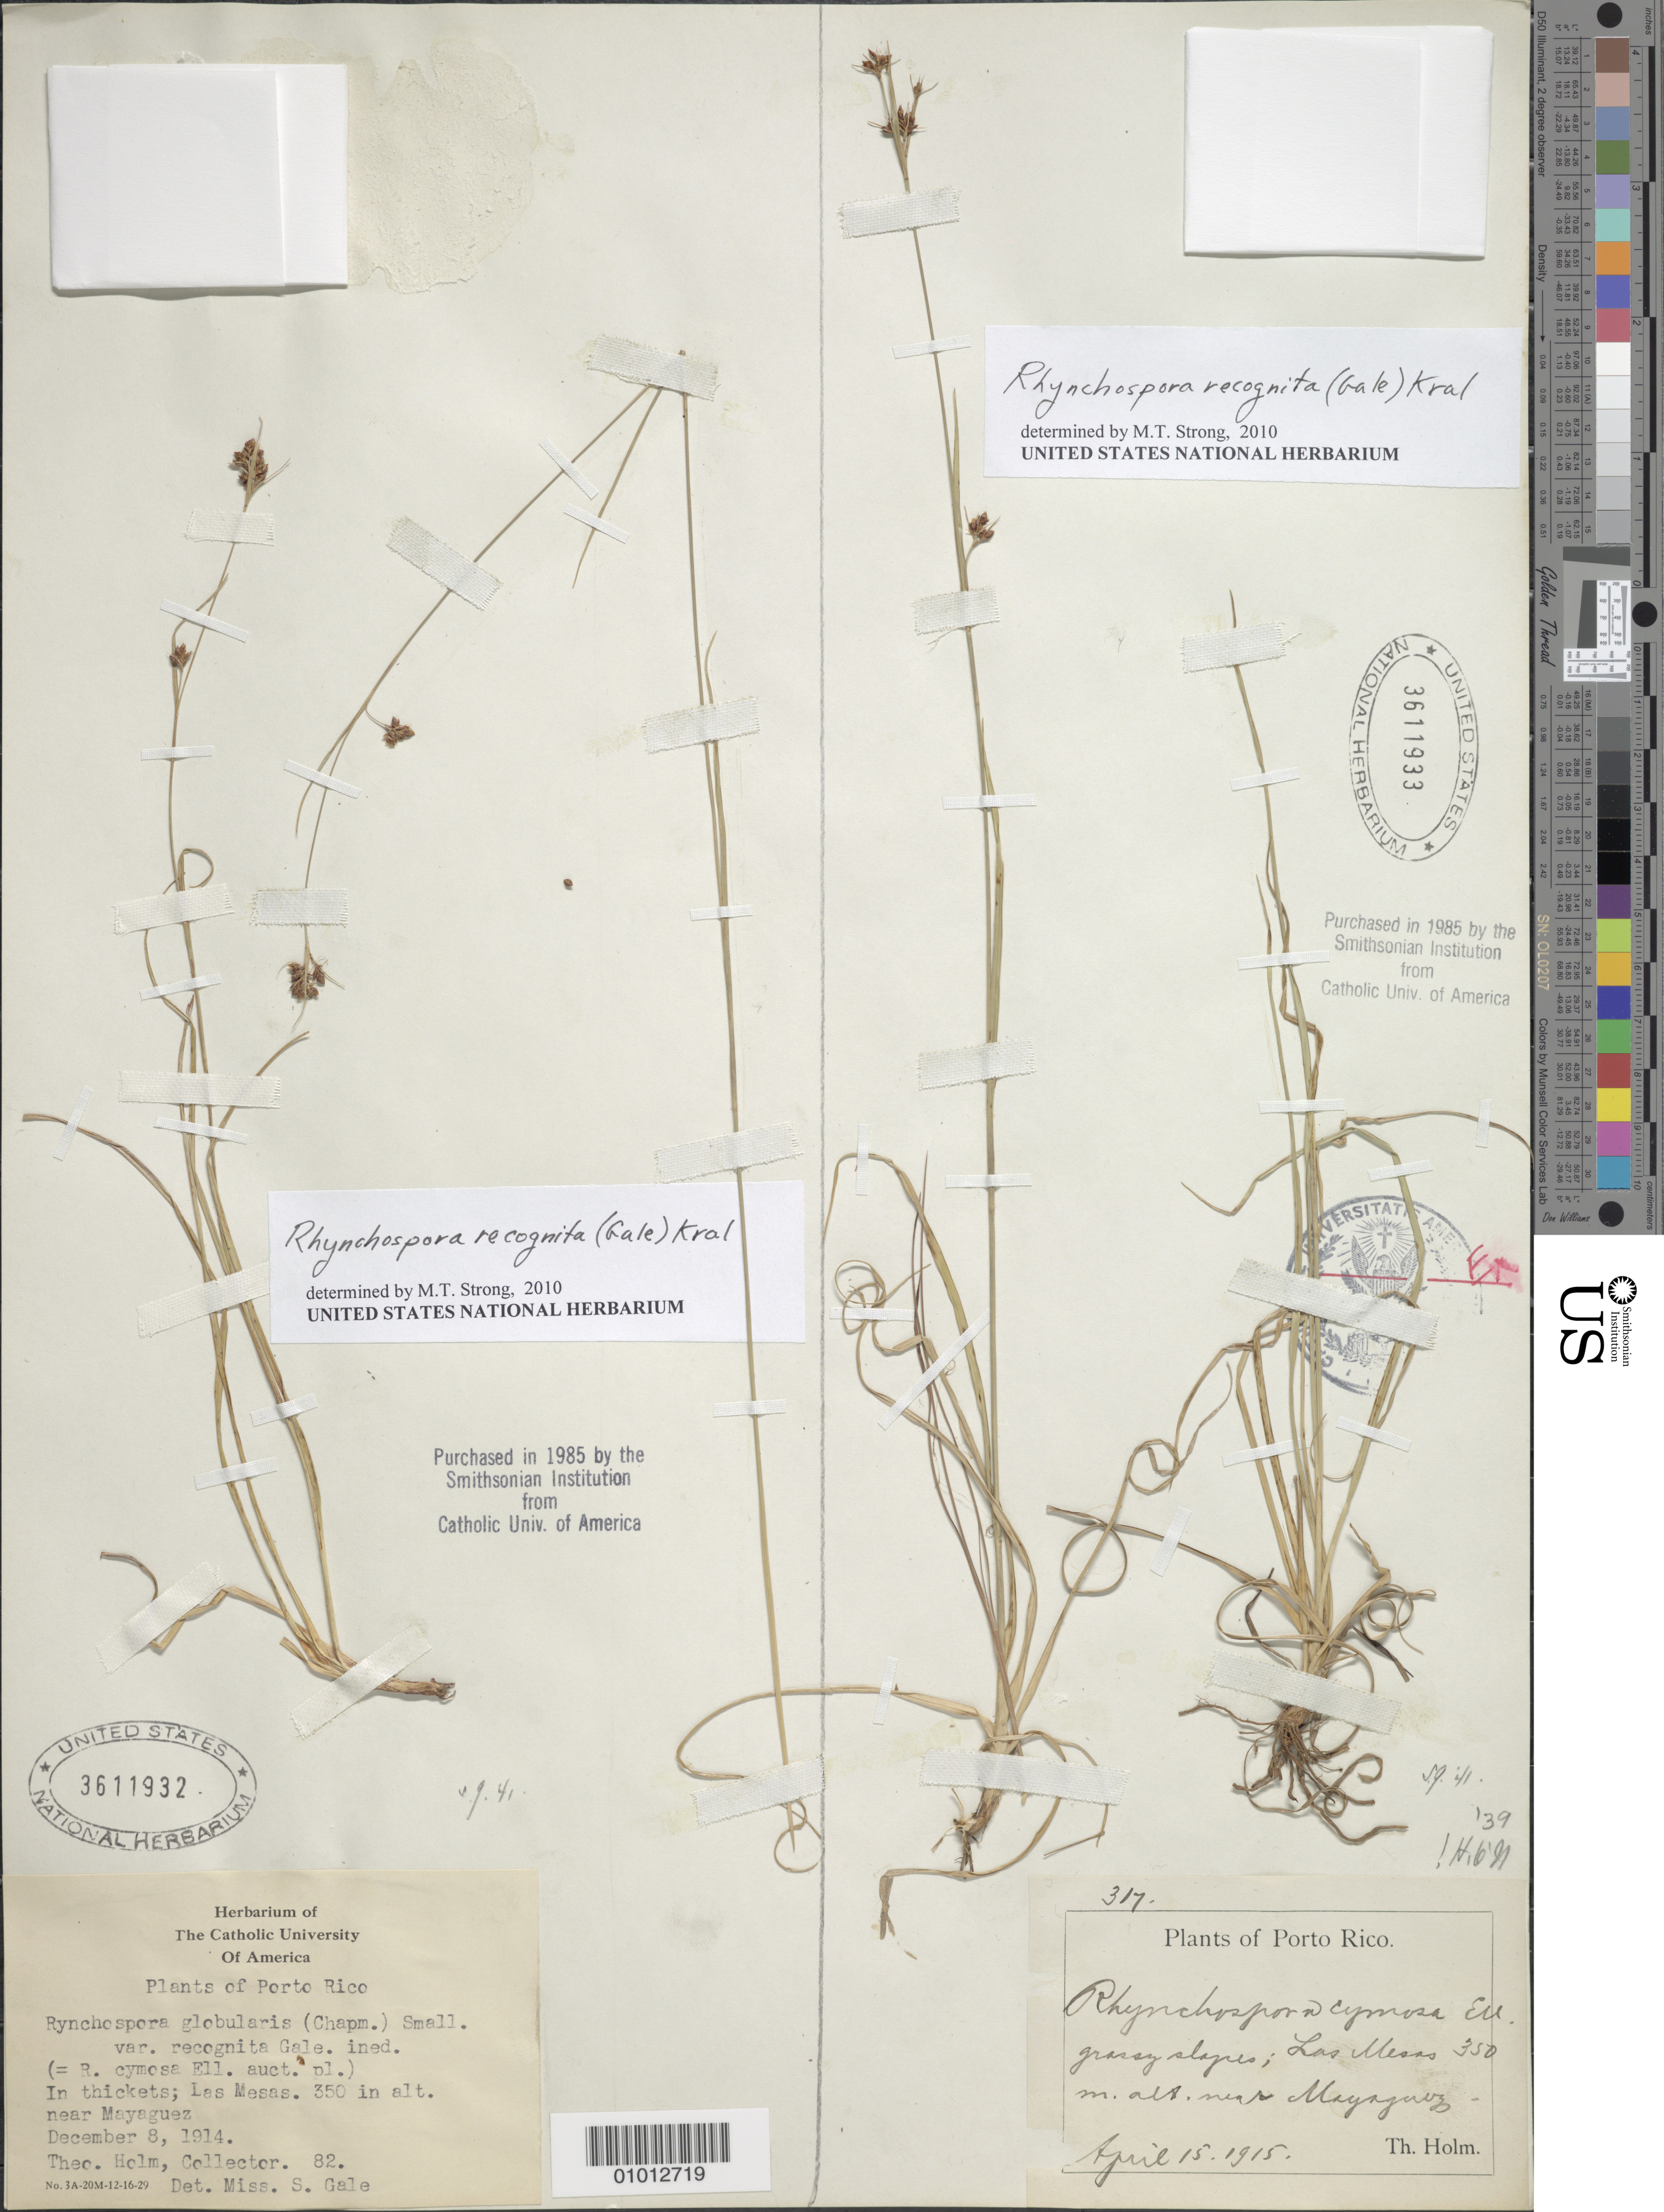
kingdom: Plantae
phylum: Tracheophyta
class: Liliopsida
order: Poales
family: Cyperaceae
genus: Rhynchospora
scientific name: Rhynchospora recognita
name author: (Gale) Kral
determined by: Strong, M. T., (US), Smithsonian Institution - National Museum of Natural History (UNITED STATES)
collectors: H. T. Holm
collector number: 317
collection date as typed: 15 Apr 1915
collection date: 1915-04-15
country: Puerto Rico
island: Puerto Rico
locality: Las Mesas, near Mayaguez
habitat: Grassy slopes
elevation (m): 350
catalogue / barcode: US 3611933-2